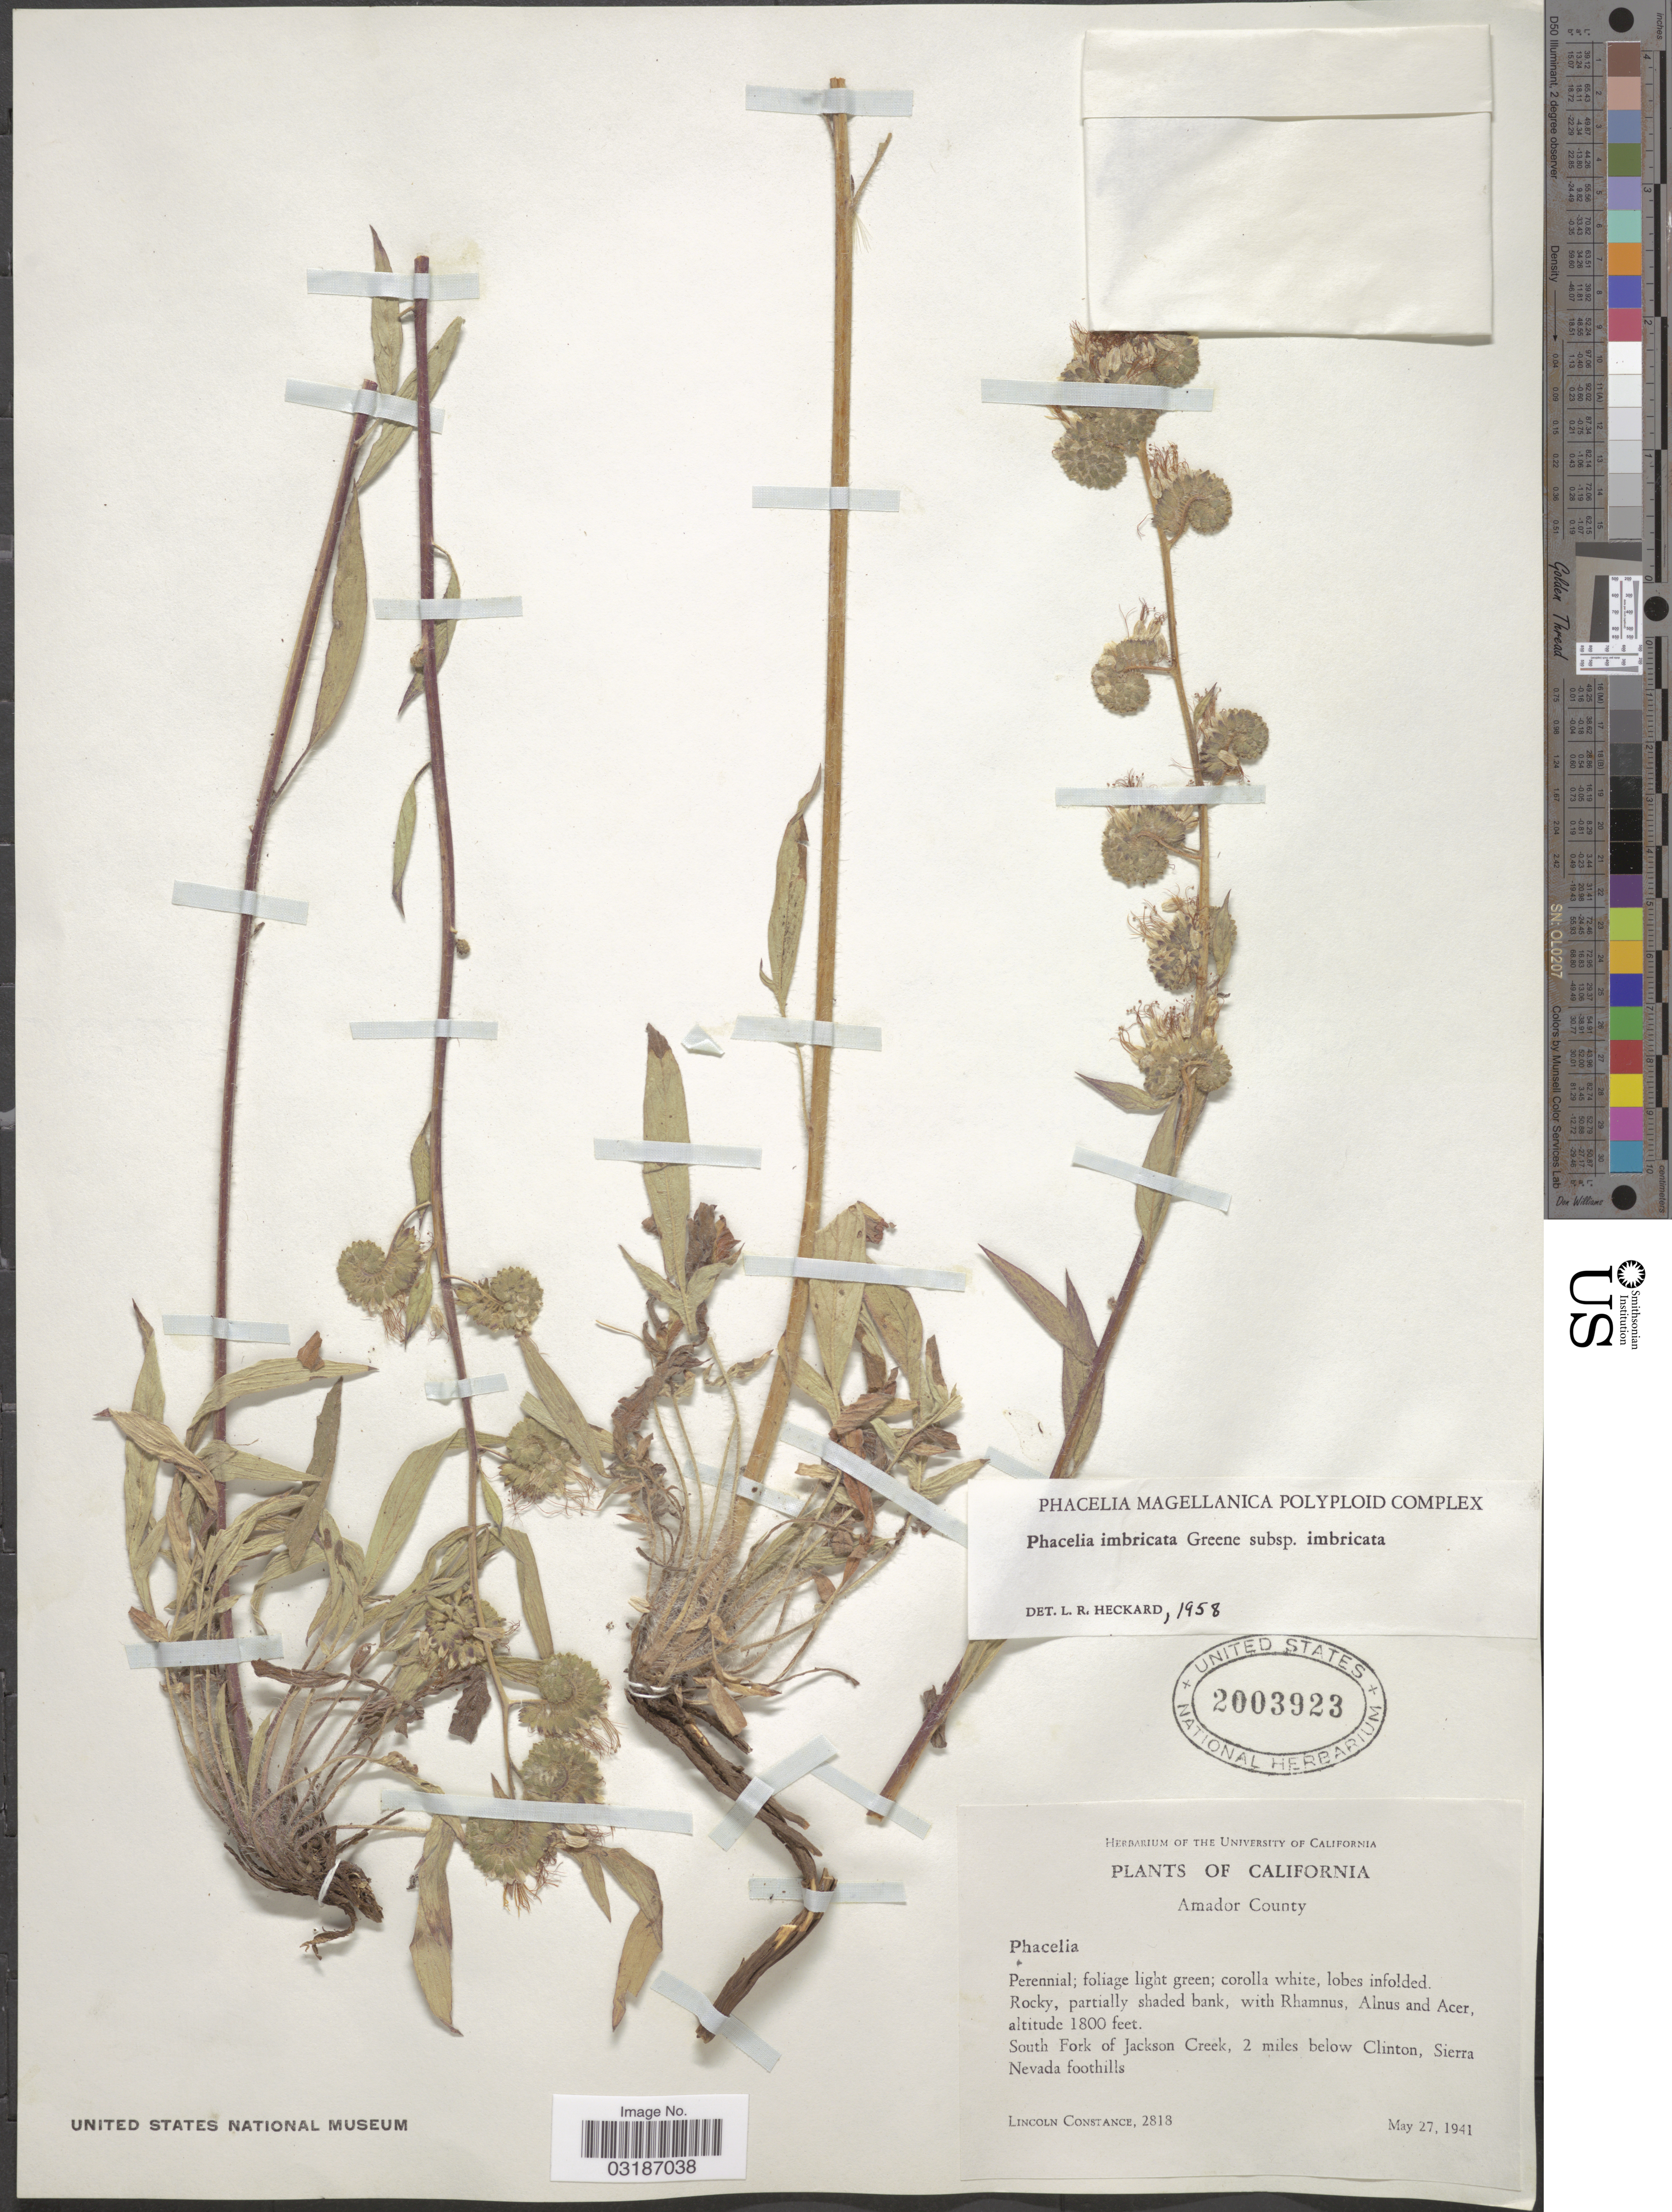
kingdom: Plantae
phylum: Tracheophyta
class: Magnoliopsida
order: Boraginales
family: Hydrophyllaceae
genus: Phacelia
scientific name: Phacelia imbricata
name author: Greene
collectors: L. Constance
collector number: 2818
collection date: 1941-05-27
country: United States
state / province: California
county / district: Amador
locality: Amador County. South Fork of Jackson Creek, 2 miles below Clinton, Sierra Nevada foothills.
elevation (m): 549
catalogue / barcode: US 2003923